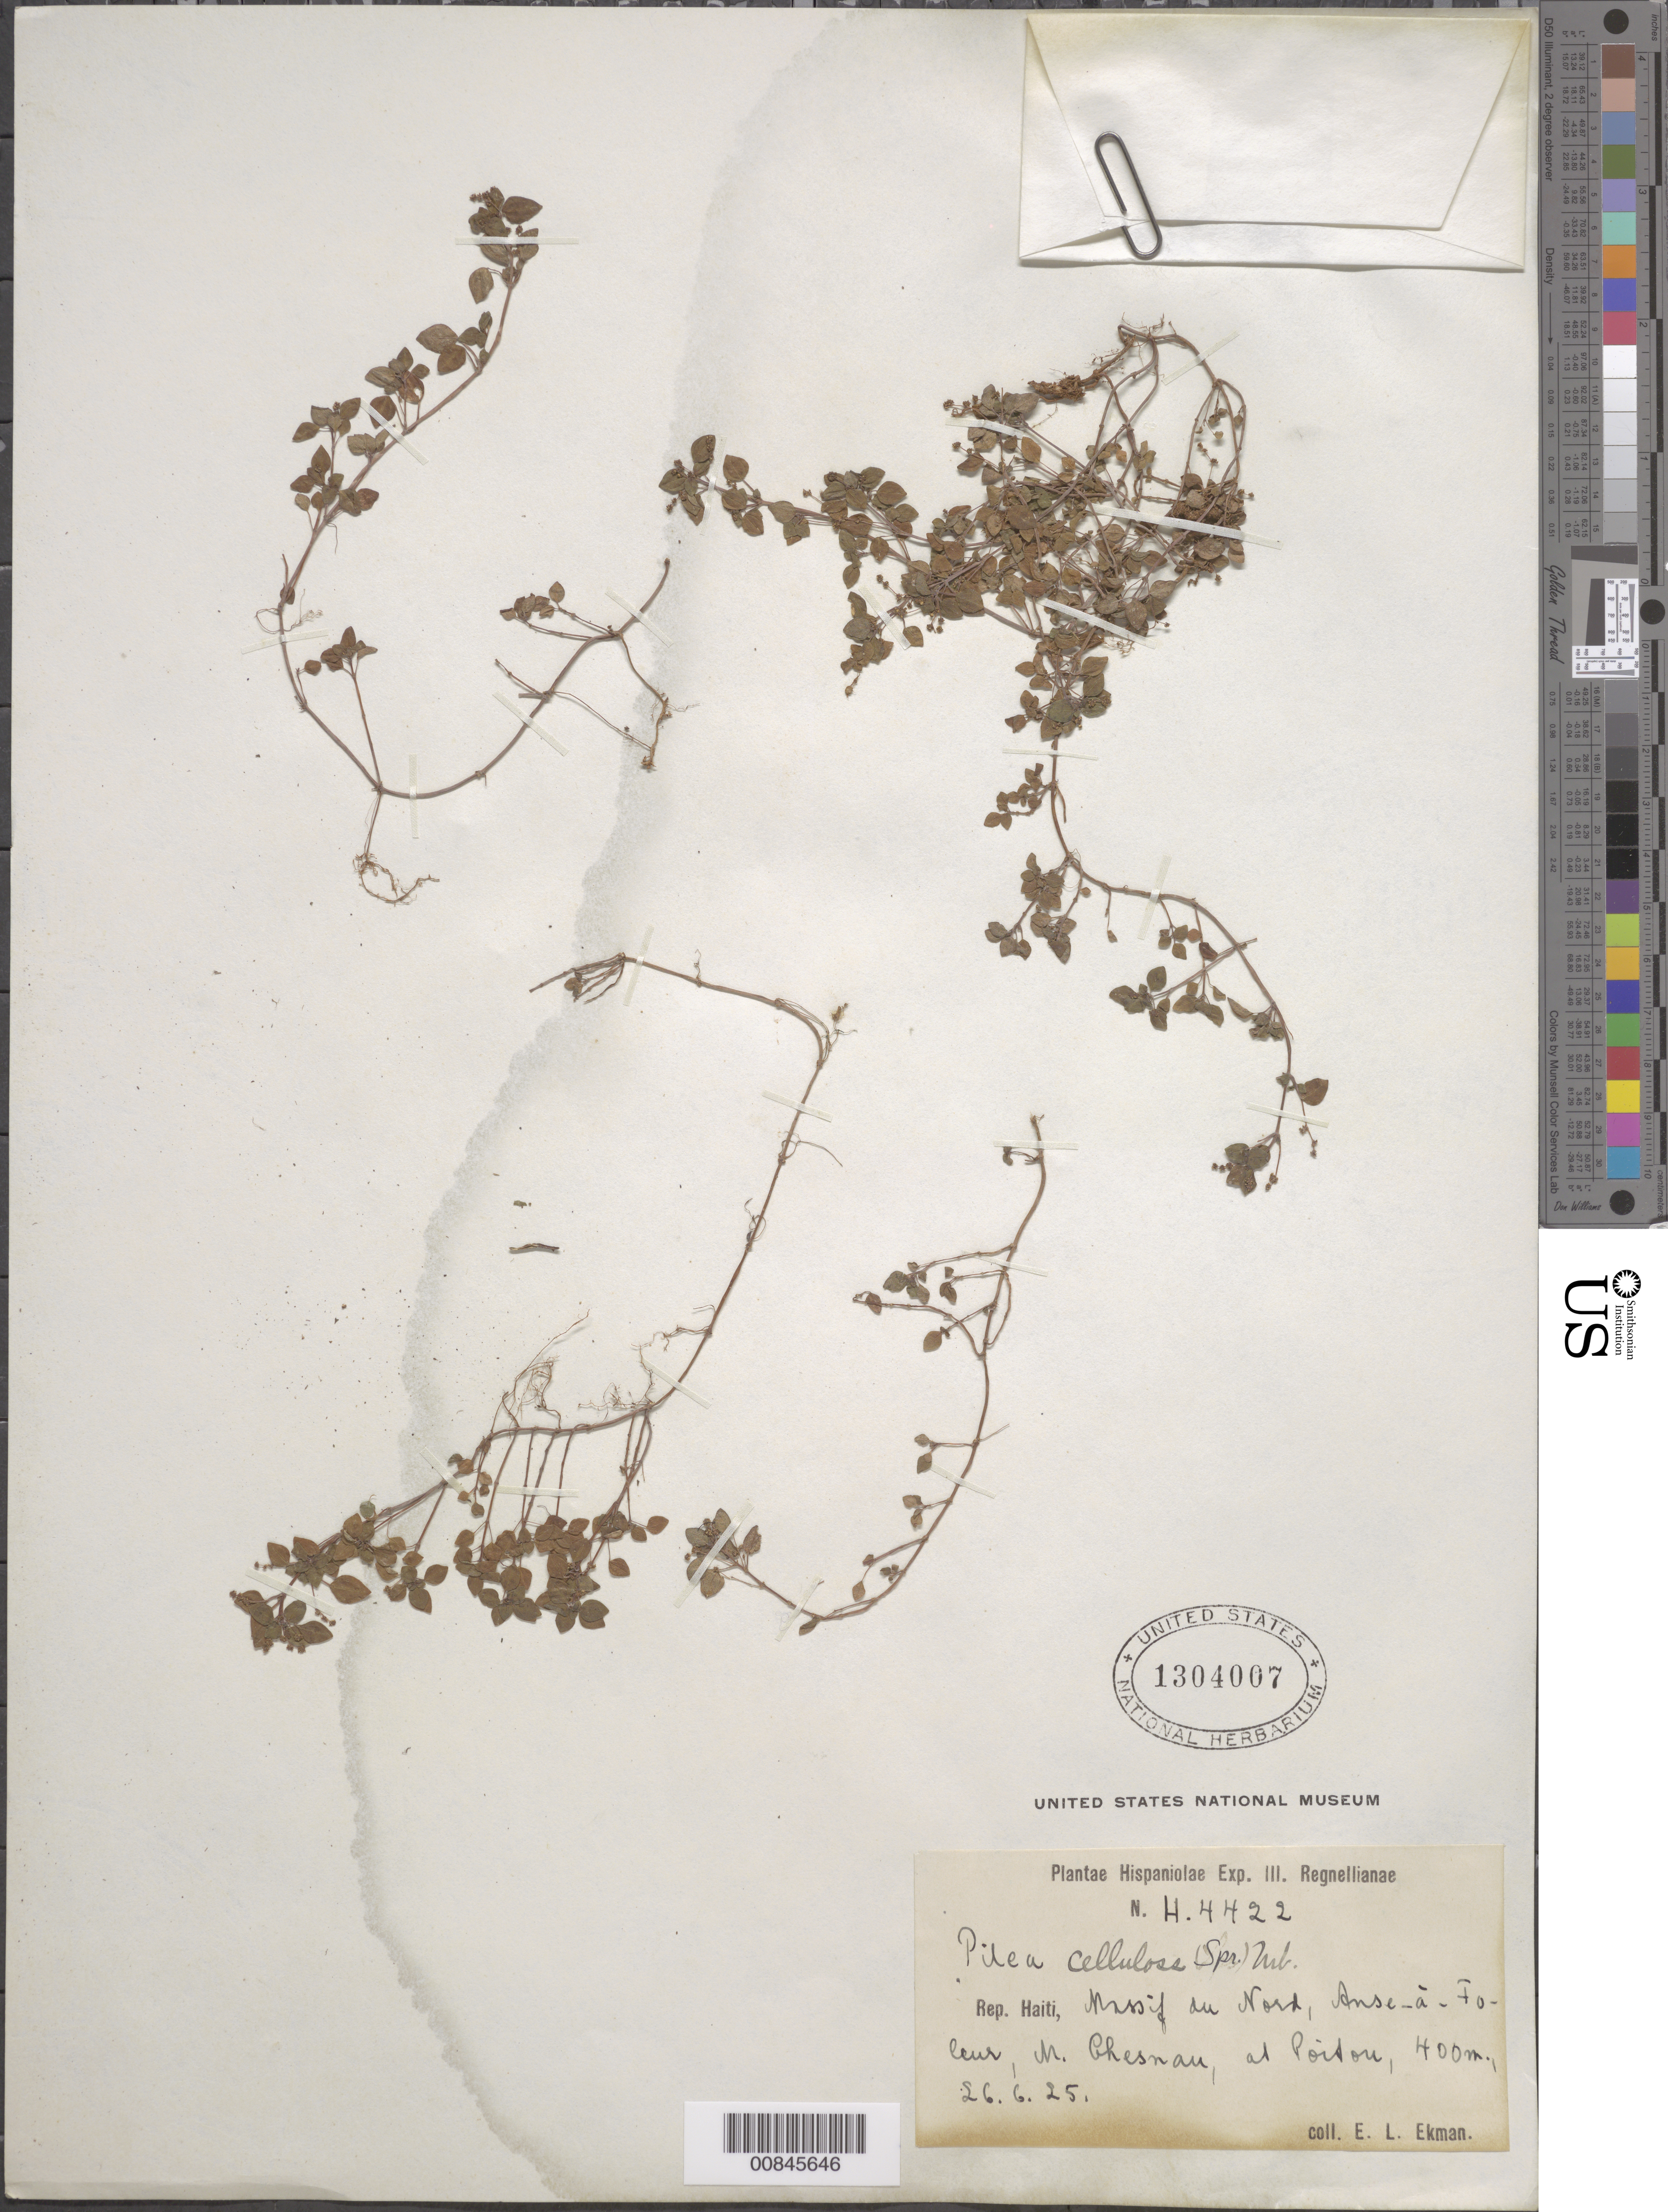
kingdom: Plantae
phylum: Tracheophyta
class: Magnoliopsida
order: Rosales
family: Urticaceae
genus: Pilea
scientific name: Pilea cellulosa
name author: Urb.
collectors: E. L. Ekman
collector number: H 4422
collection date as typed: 26 Jun 1925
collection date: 1925-06-26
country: Haiti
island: Hispaniola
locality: Massif du Nord, Anse-à-Foleur, M. Chesnau, at Poitou.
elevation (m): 400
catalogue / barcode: US 1304007